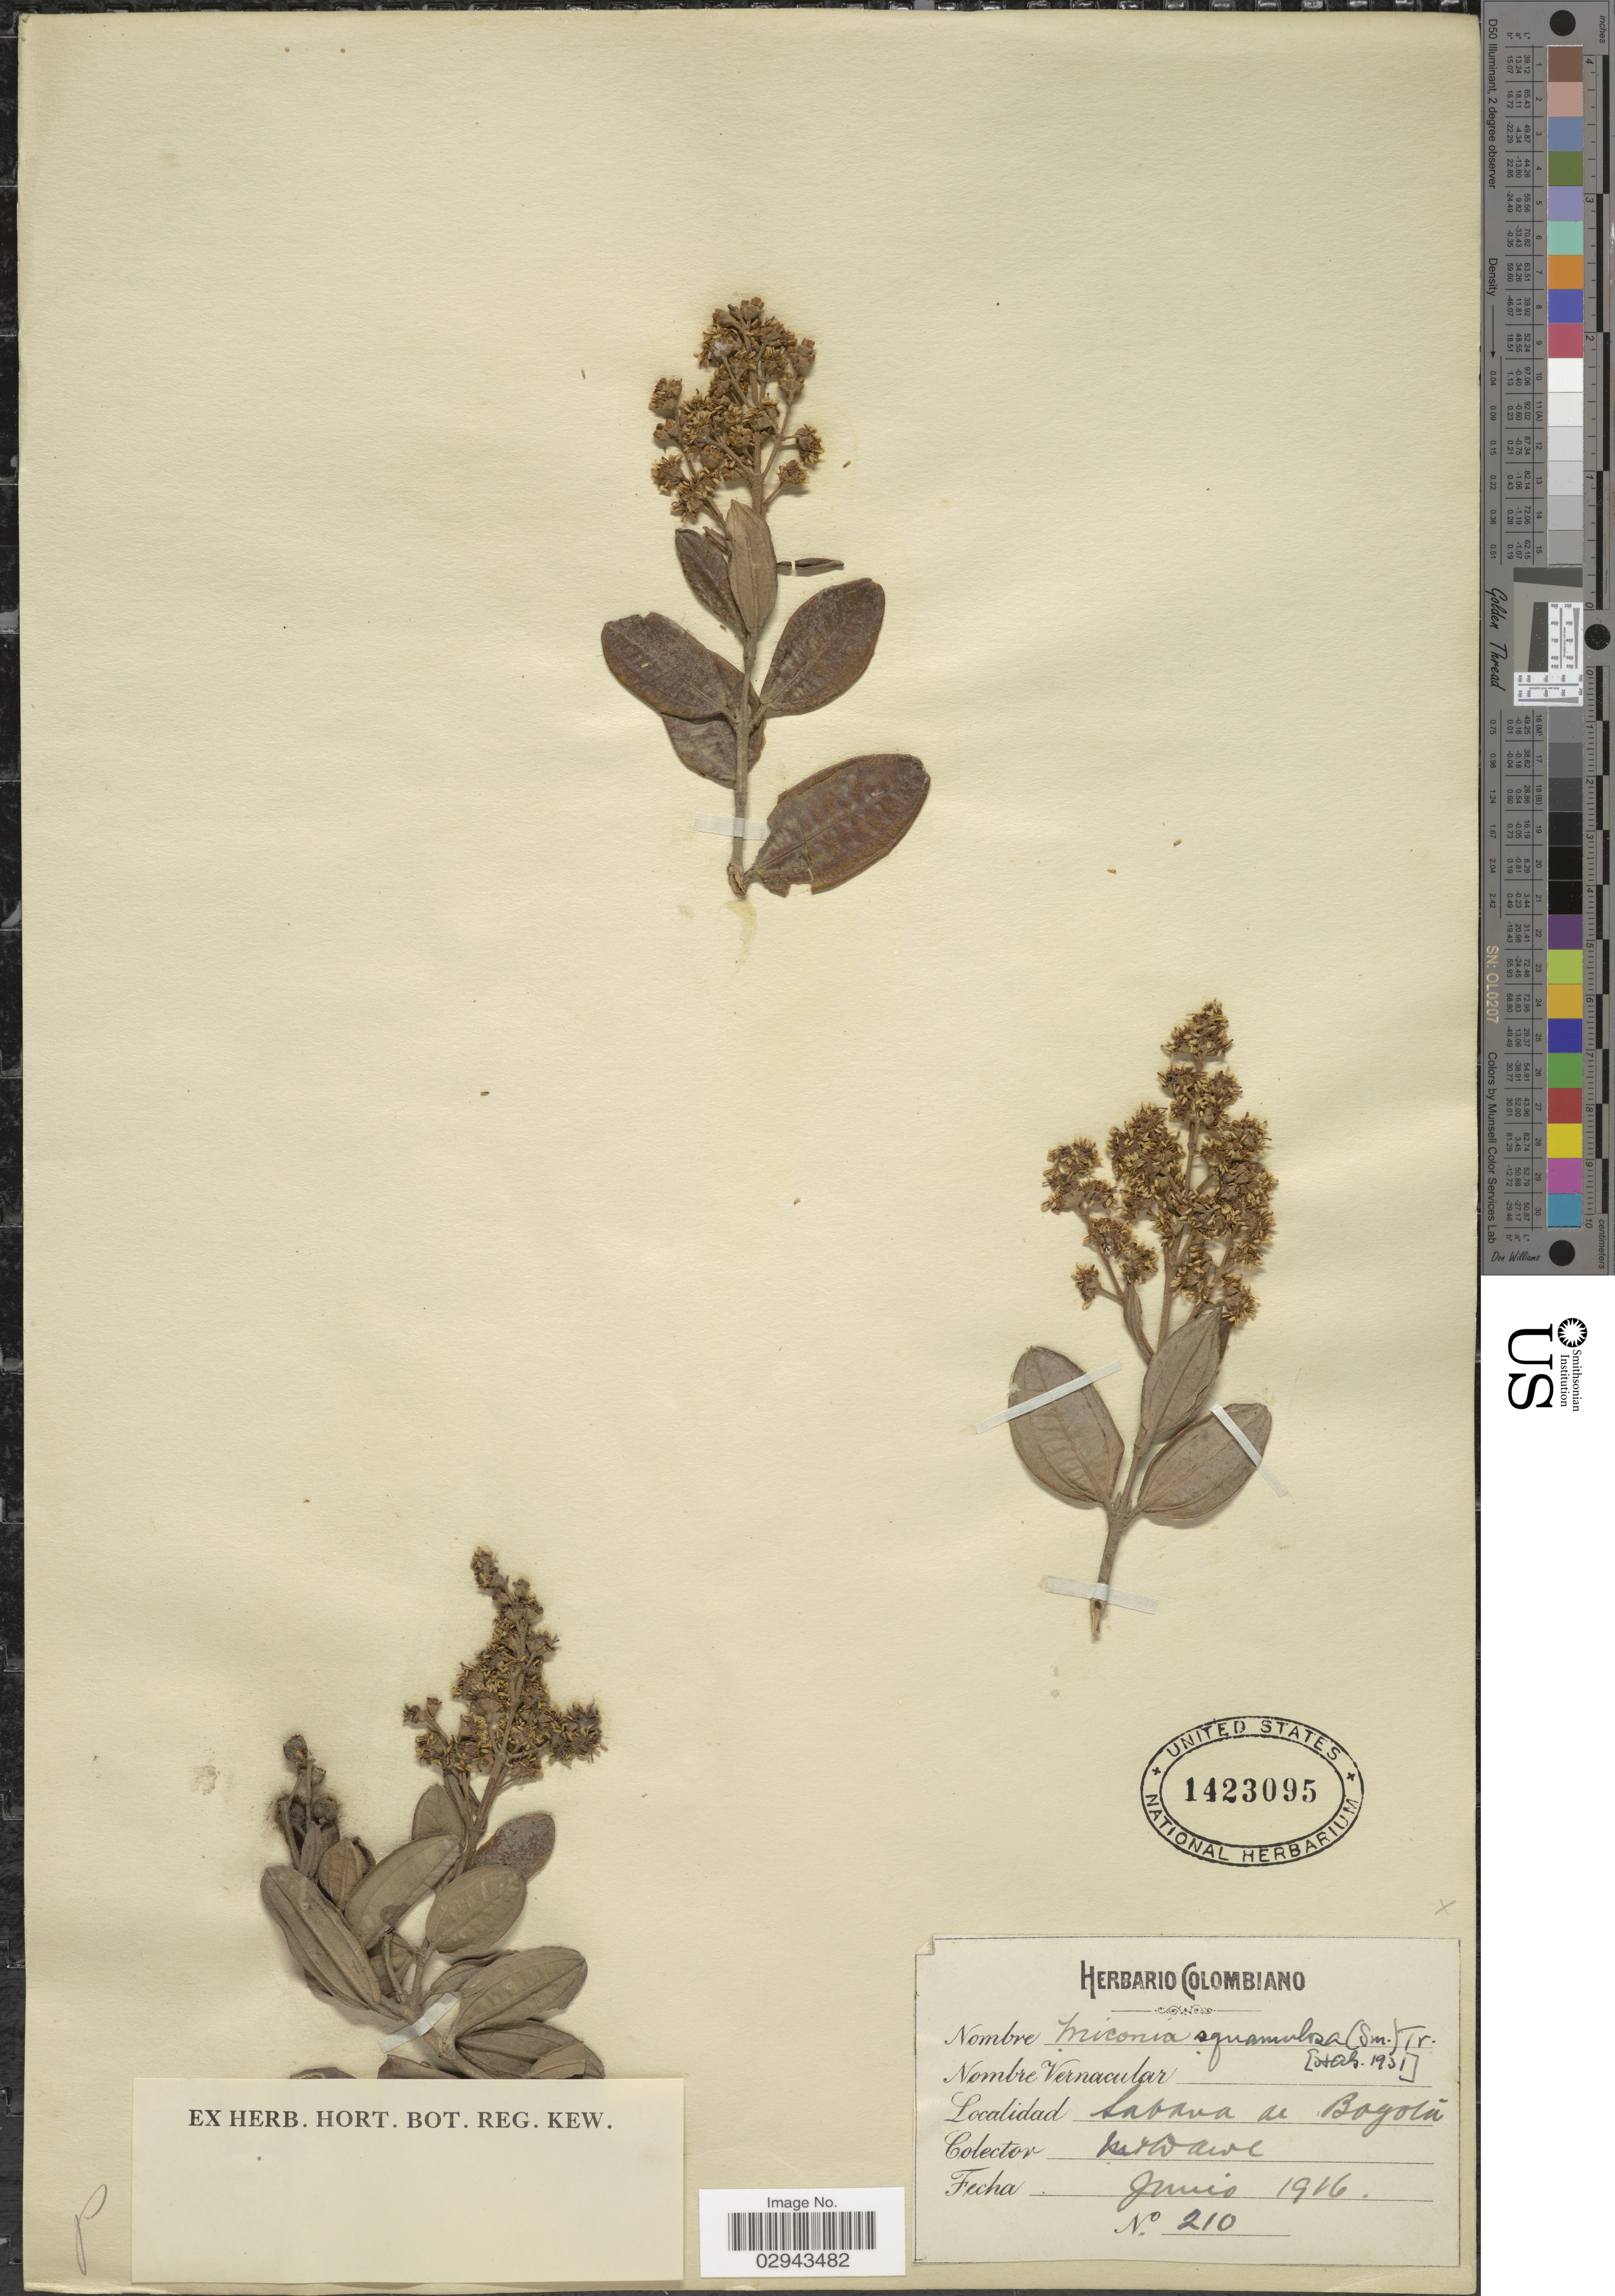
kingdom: Plantae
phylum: Tracheophyta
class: Magnoliopsida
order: Myrtales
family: Melastomataceae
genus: Miconia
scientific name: Miconia squamulosa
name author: (Sm.) Triana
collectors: M. T. Dawe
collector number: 210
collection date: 1916-06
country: Colombia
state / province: Bogota D.C.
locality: Sabana de Bogotá.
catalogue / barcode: US 1423095